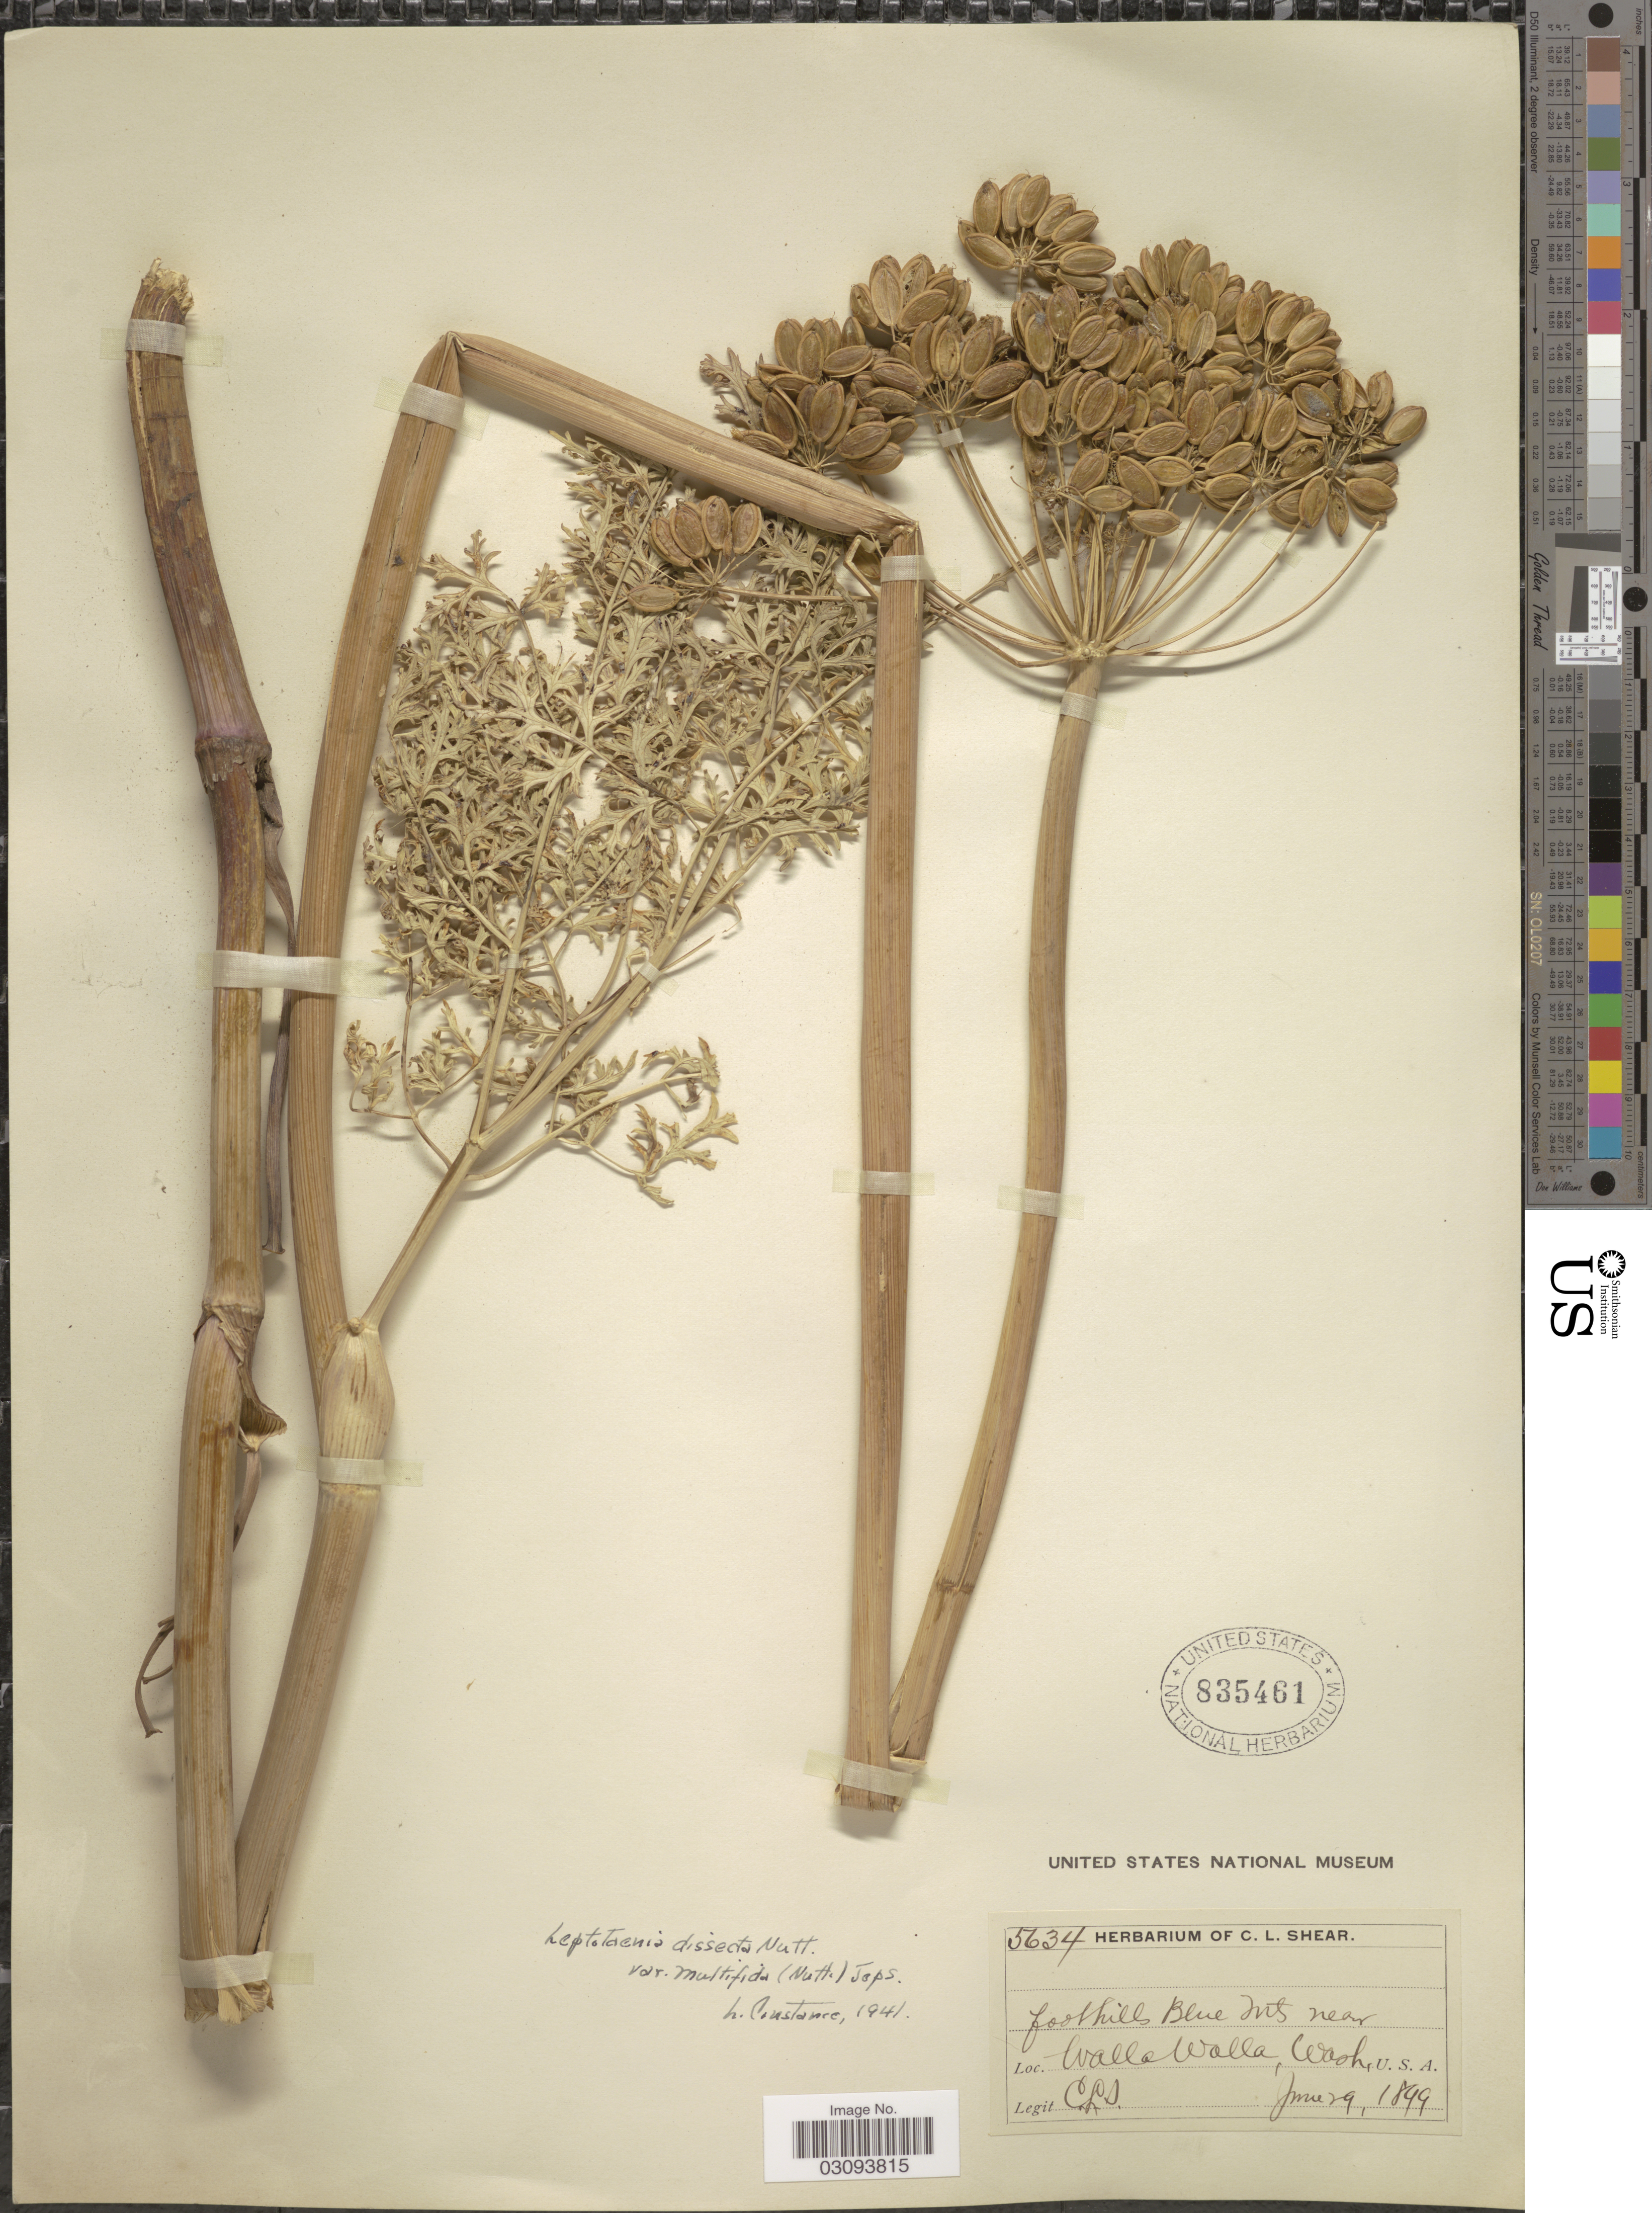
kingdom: Plantae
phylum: Tracheophyta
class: Magnoliopsida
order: Apiales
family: Apiaceae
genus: Lomatium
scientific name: Lomatium dissectum var. multifidum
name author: (Nutt.) Mathias & Constance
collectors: C. L. Shear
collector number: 5634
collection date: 1899-06-29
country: United States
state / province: Washington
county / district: Walla Walla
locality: Foothills Blue Mts near Walla Walla.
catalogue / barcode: US 835461